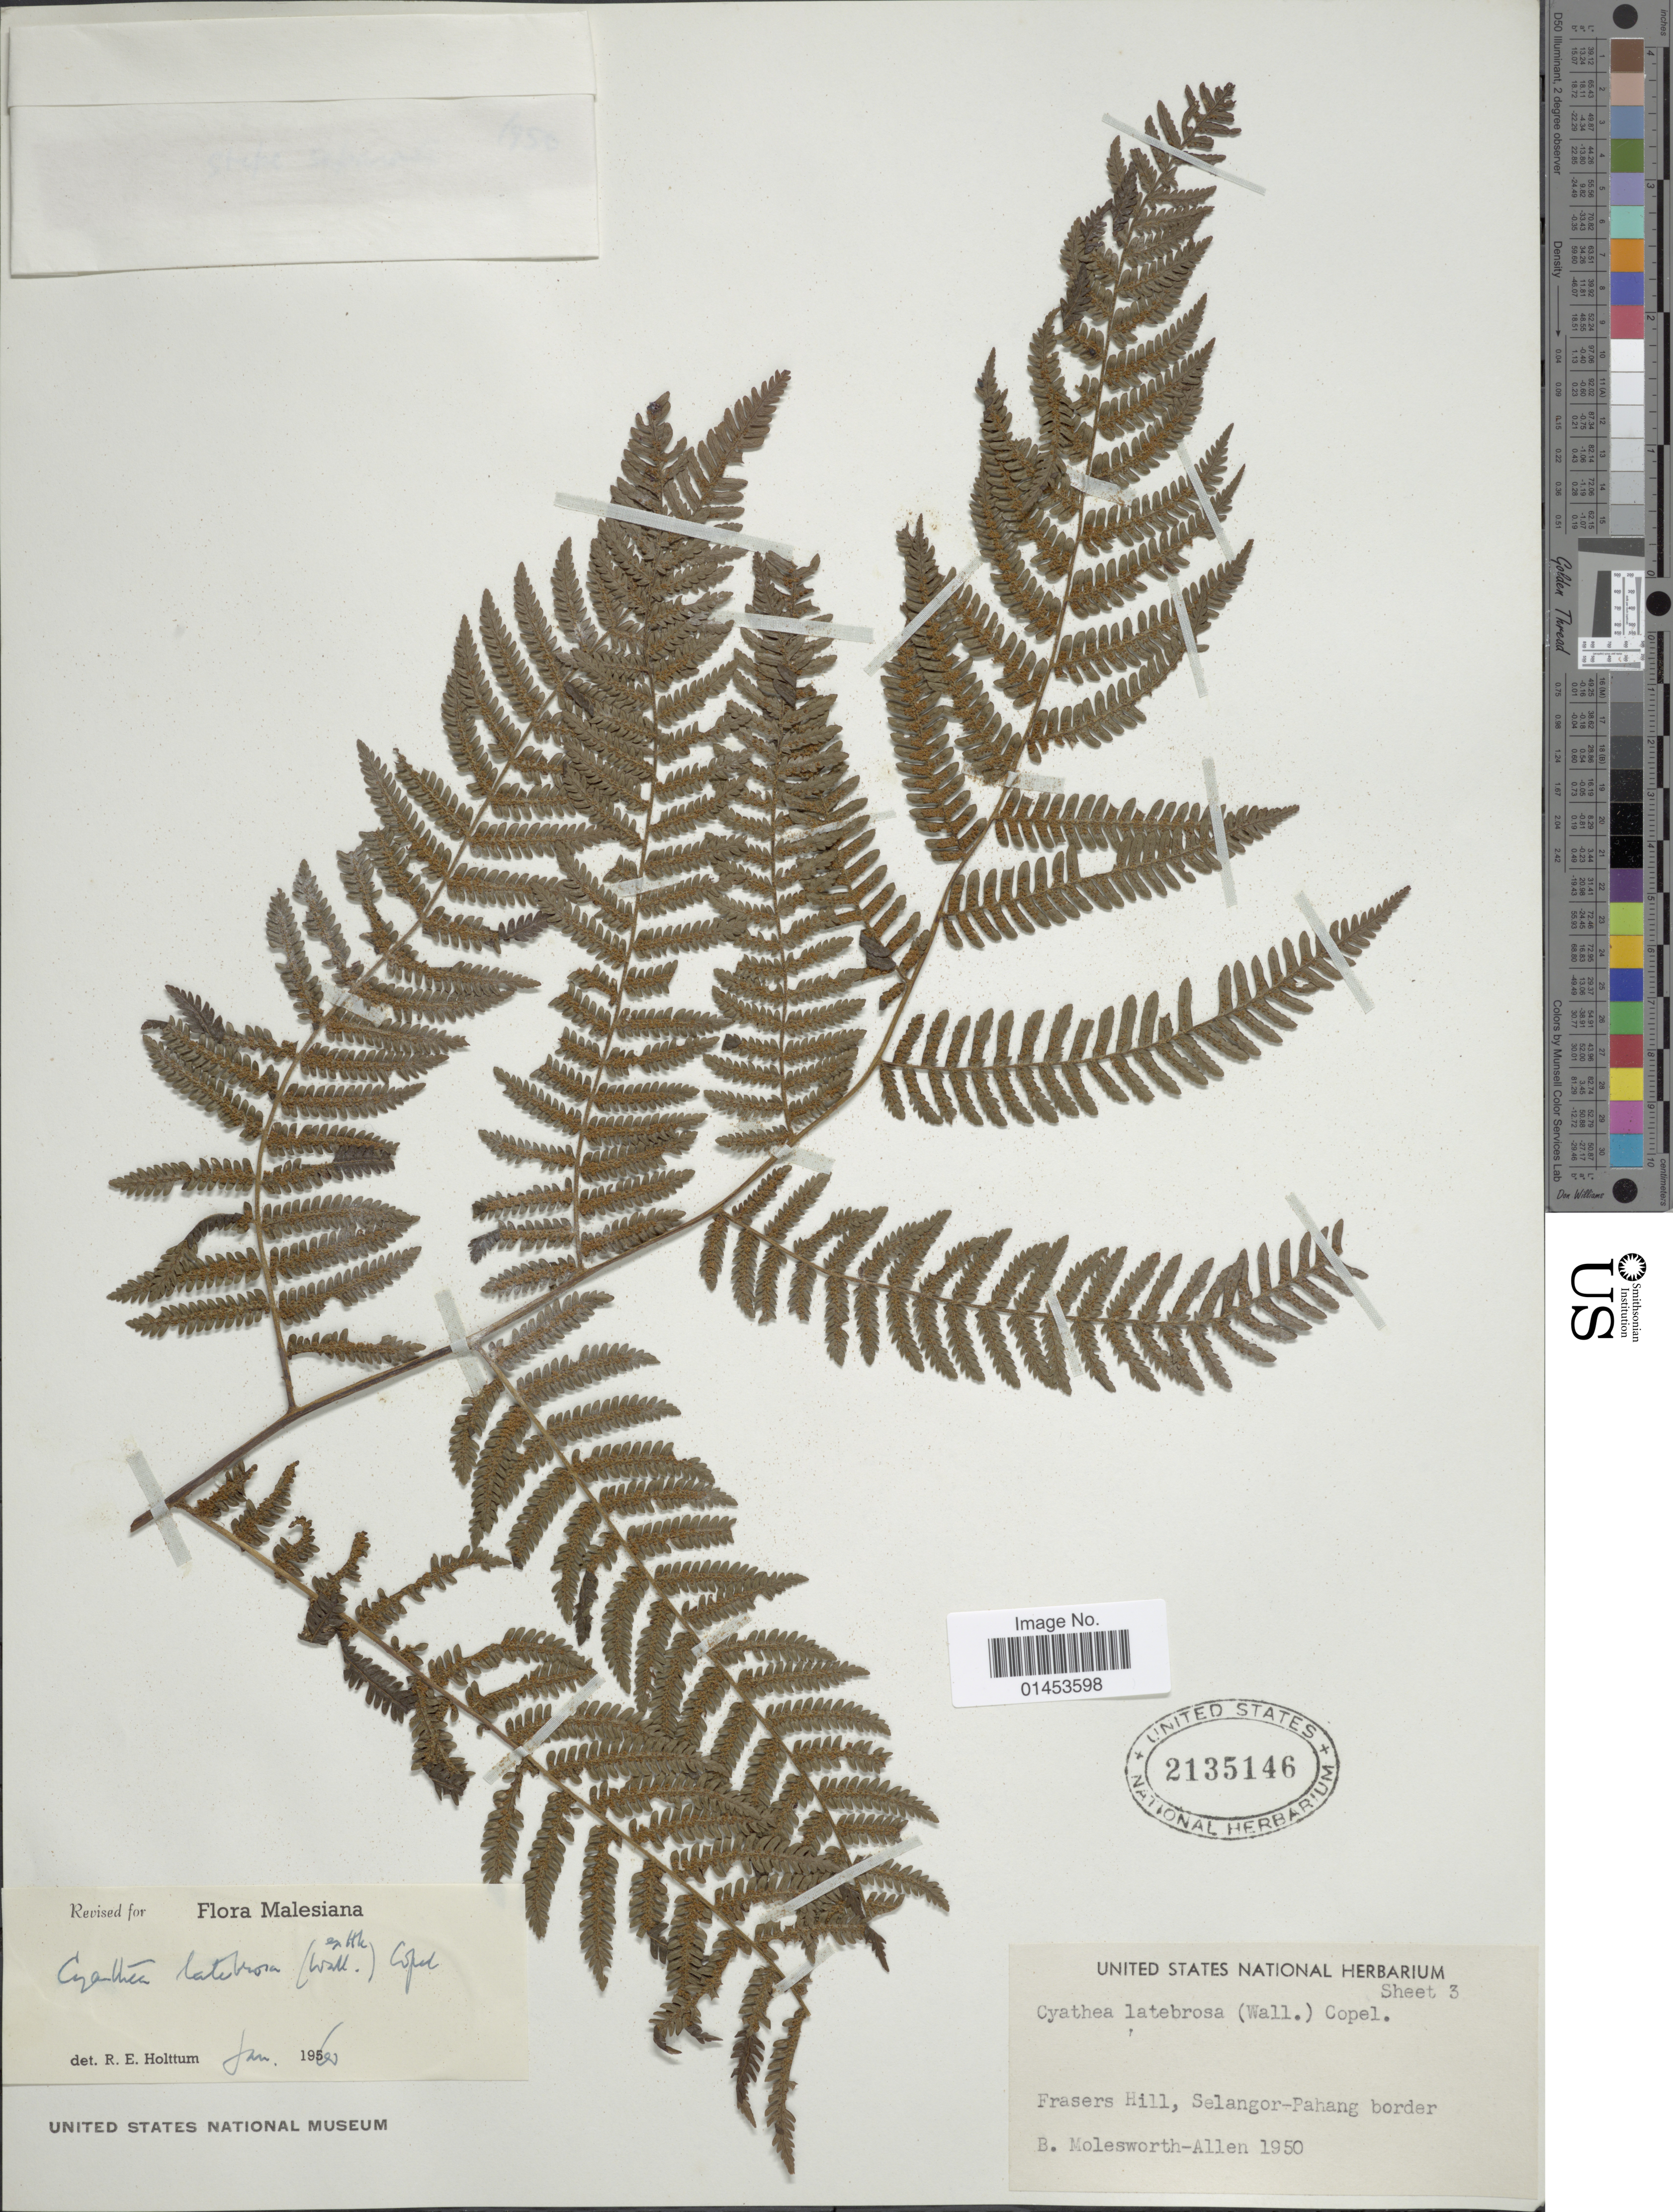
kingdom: Plantae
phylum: Tracheophyta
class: Polypodiopsida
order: Cyatheales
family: Cyatheaceae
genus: Cyathea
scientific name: Cyathea latebrosa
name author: (Wall. ex Hook.) Copel.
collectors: B. E. G. Molesworth-Allen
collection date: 1950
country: Malaysia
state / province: Pahang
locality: Frasers Hill, Selangor-Pahang border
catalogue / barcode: US 2135146